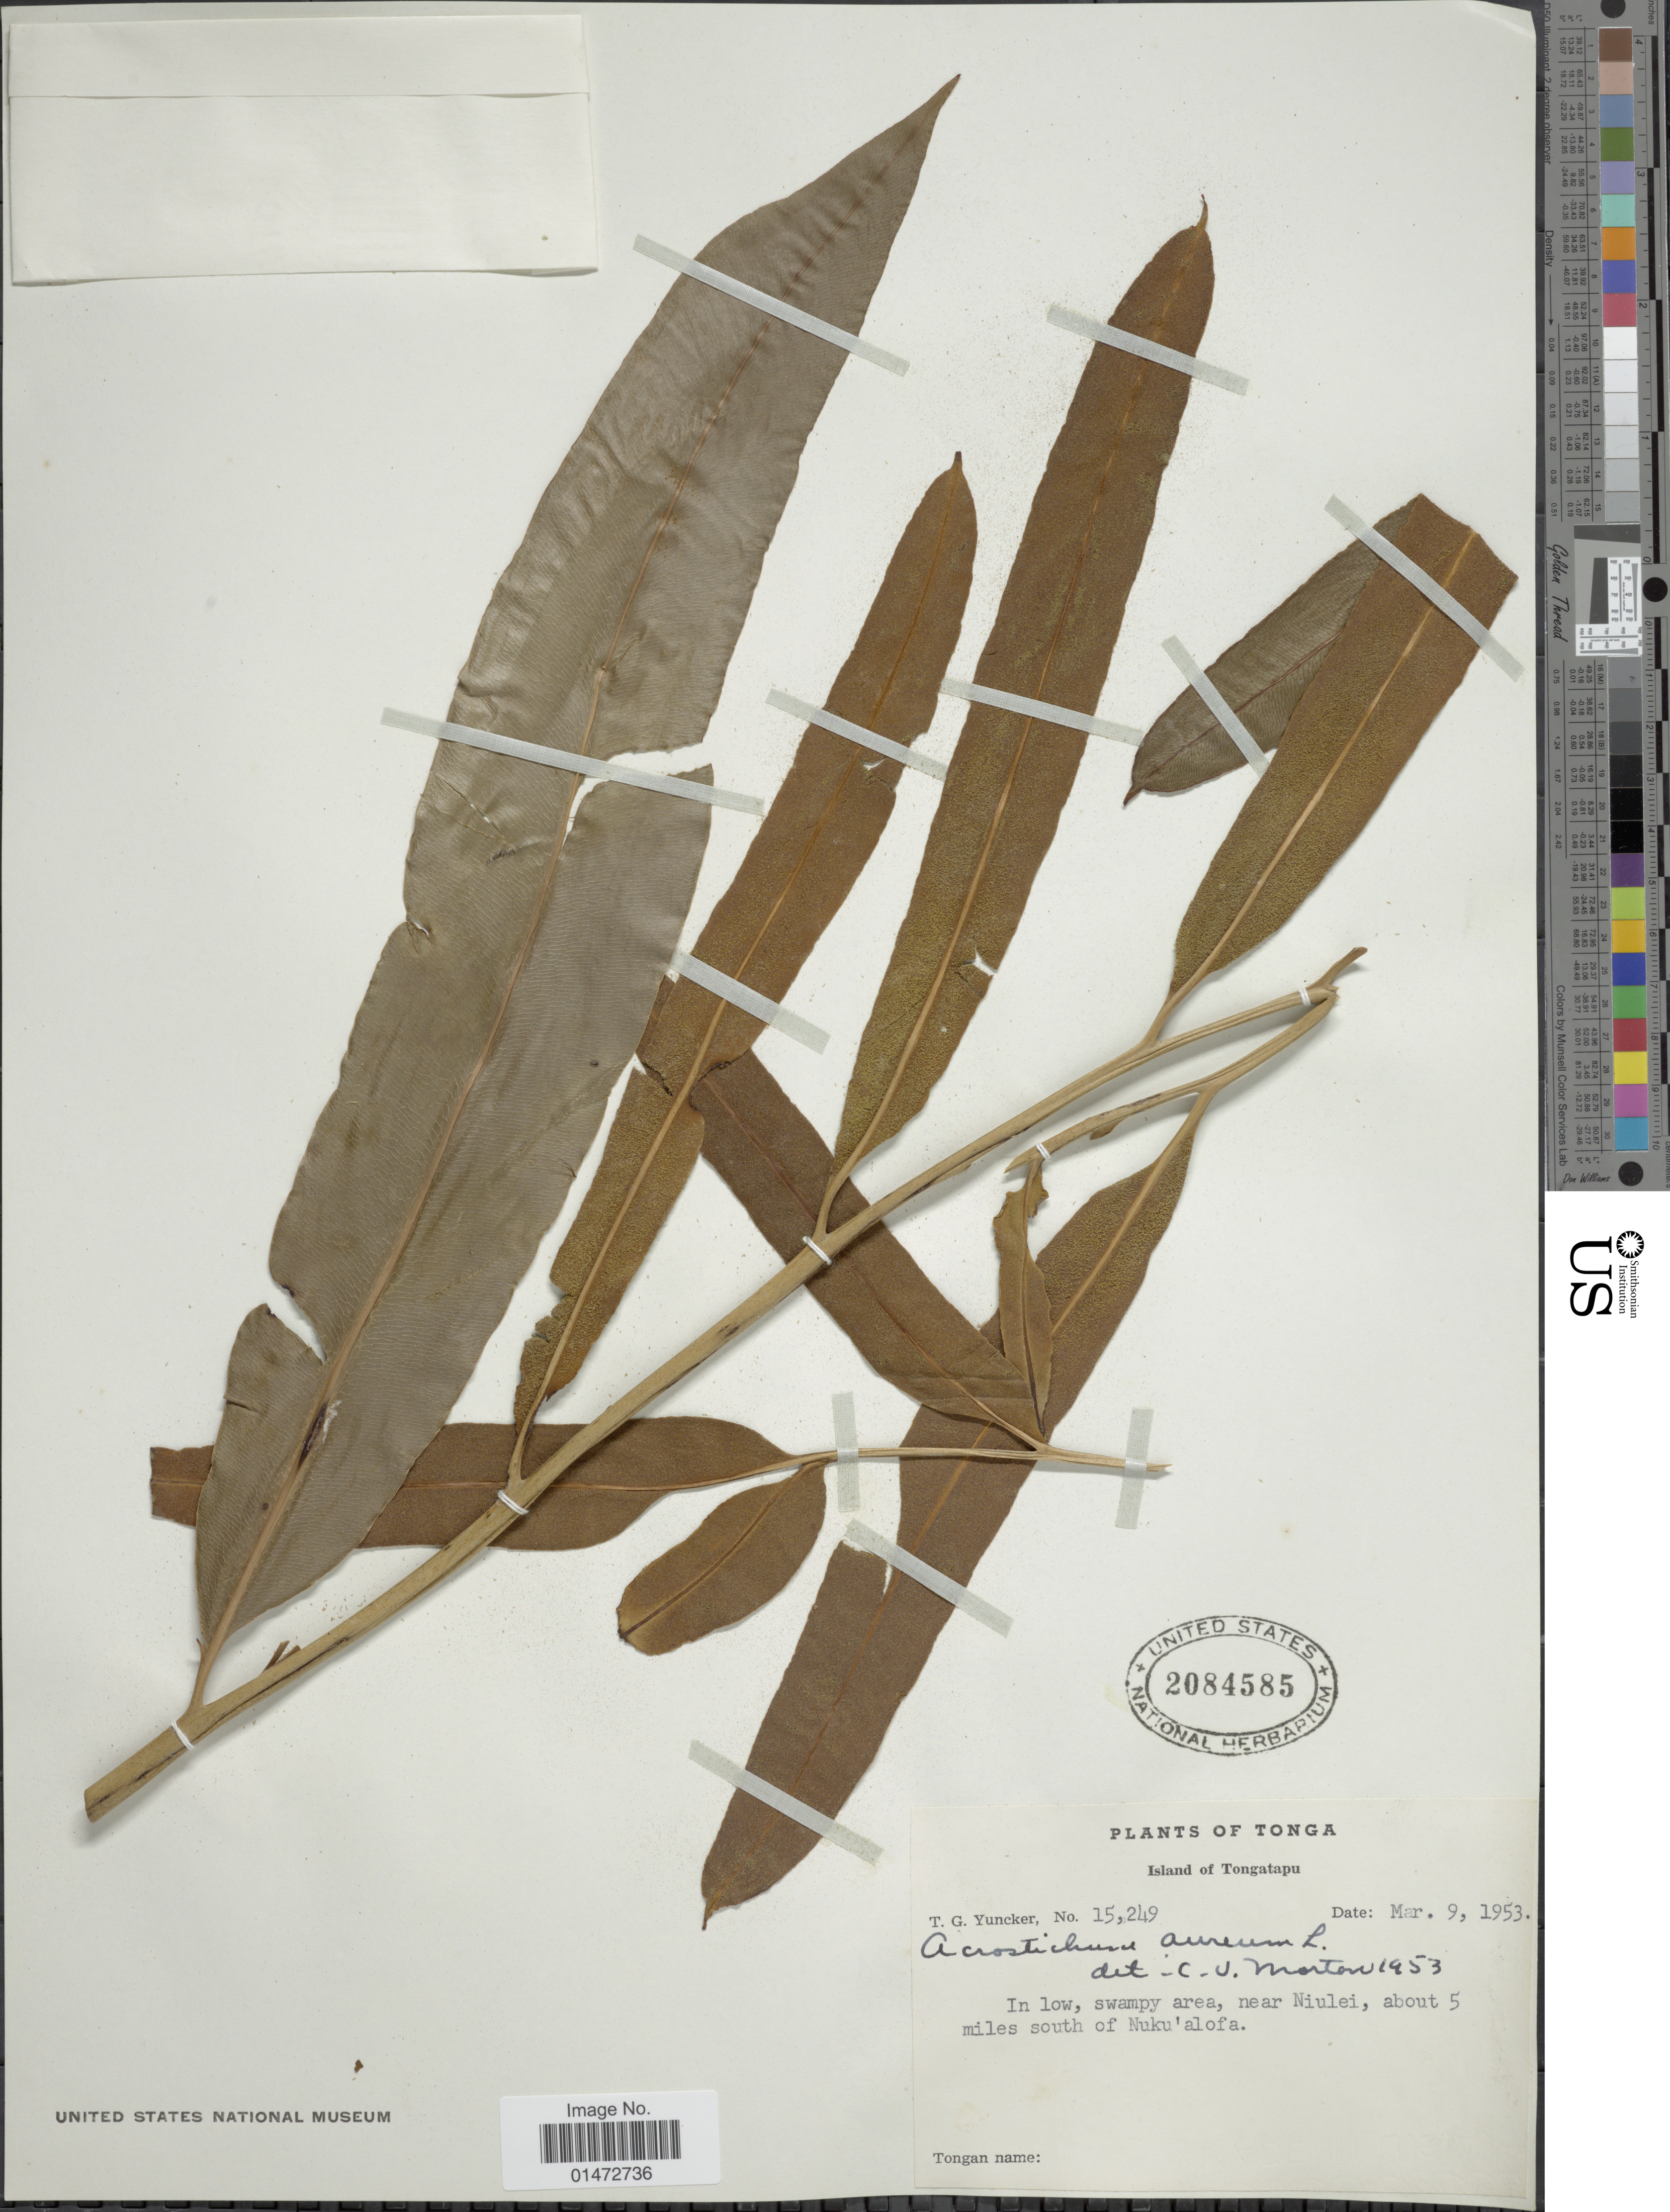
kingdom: Plantae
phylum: Tracheophyta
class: Polypodiopsida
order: Polypodiales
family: Pteridaceae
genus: Acrostichum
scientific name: Acrostichum aureum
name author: L.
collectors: T. G. Yuncker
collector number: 15249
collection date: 1953-03-09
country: Tonga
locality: Island of Tongatapu. In low, swampy area, near Niulei, about 5 miles south of Nuku'alofa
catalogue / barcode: US 2084585